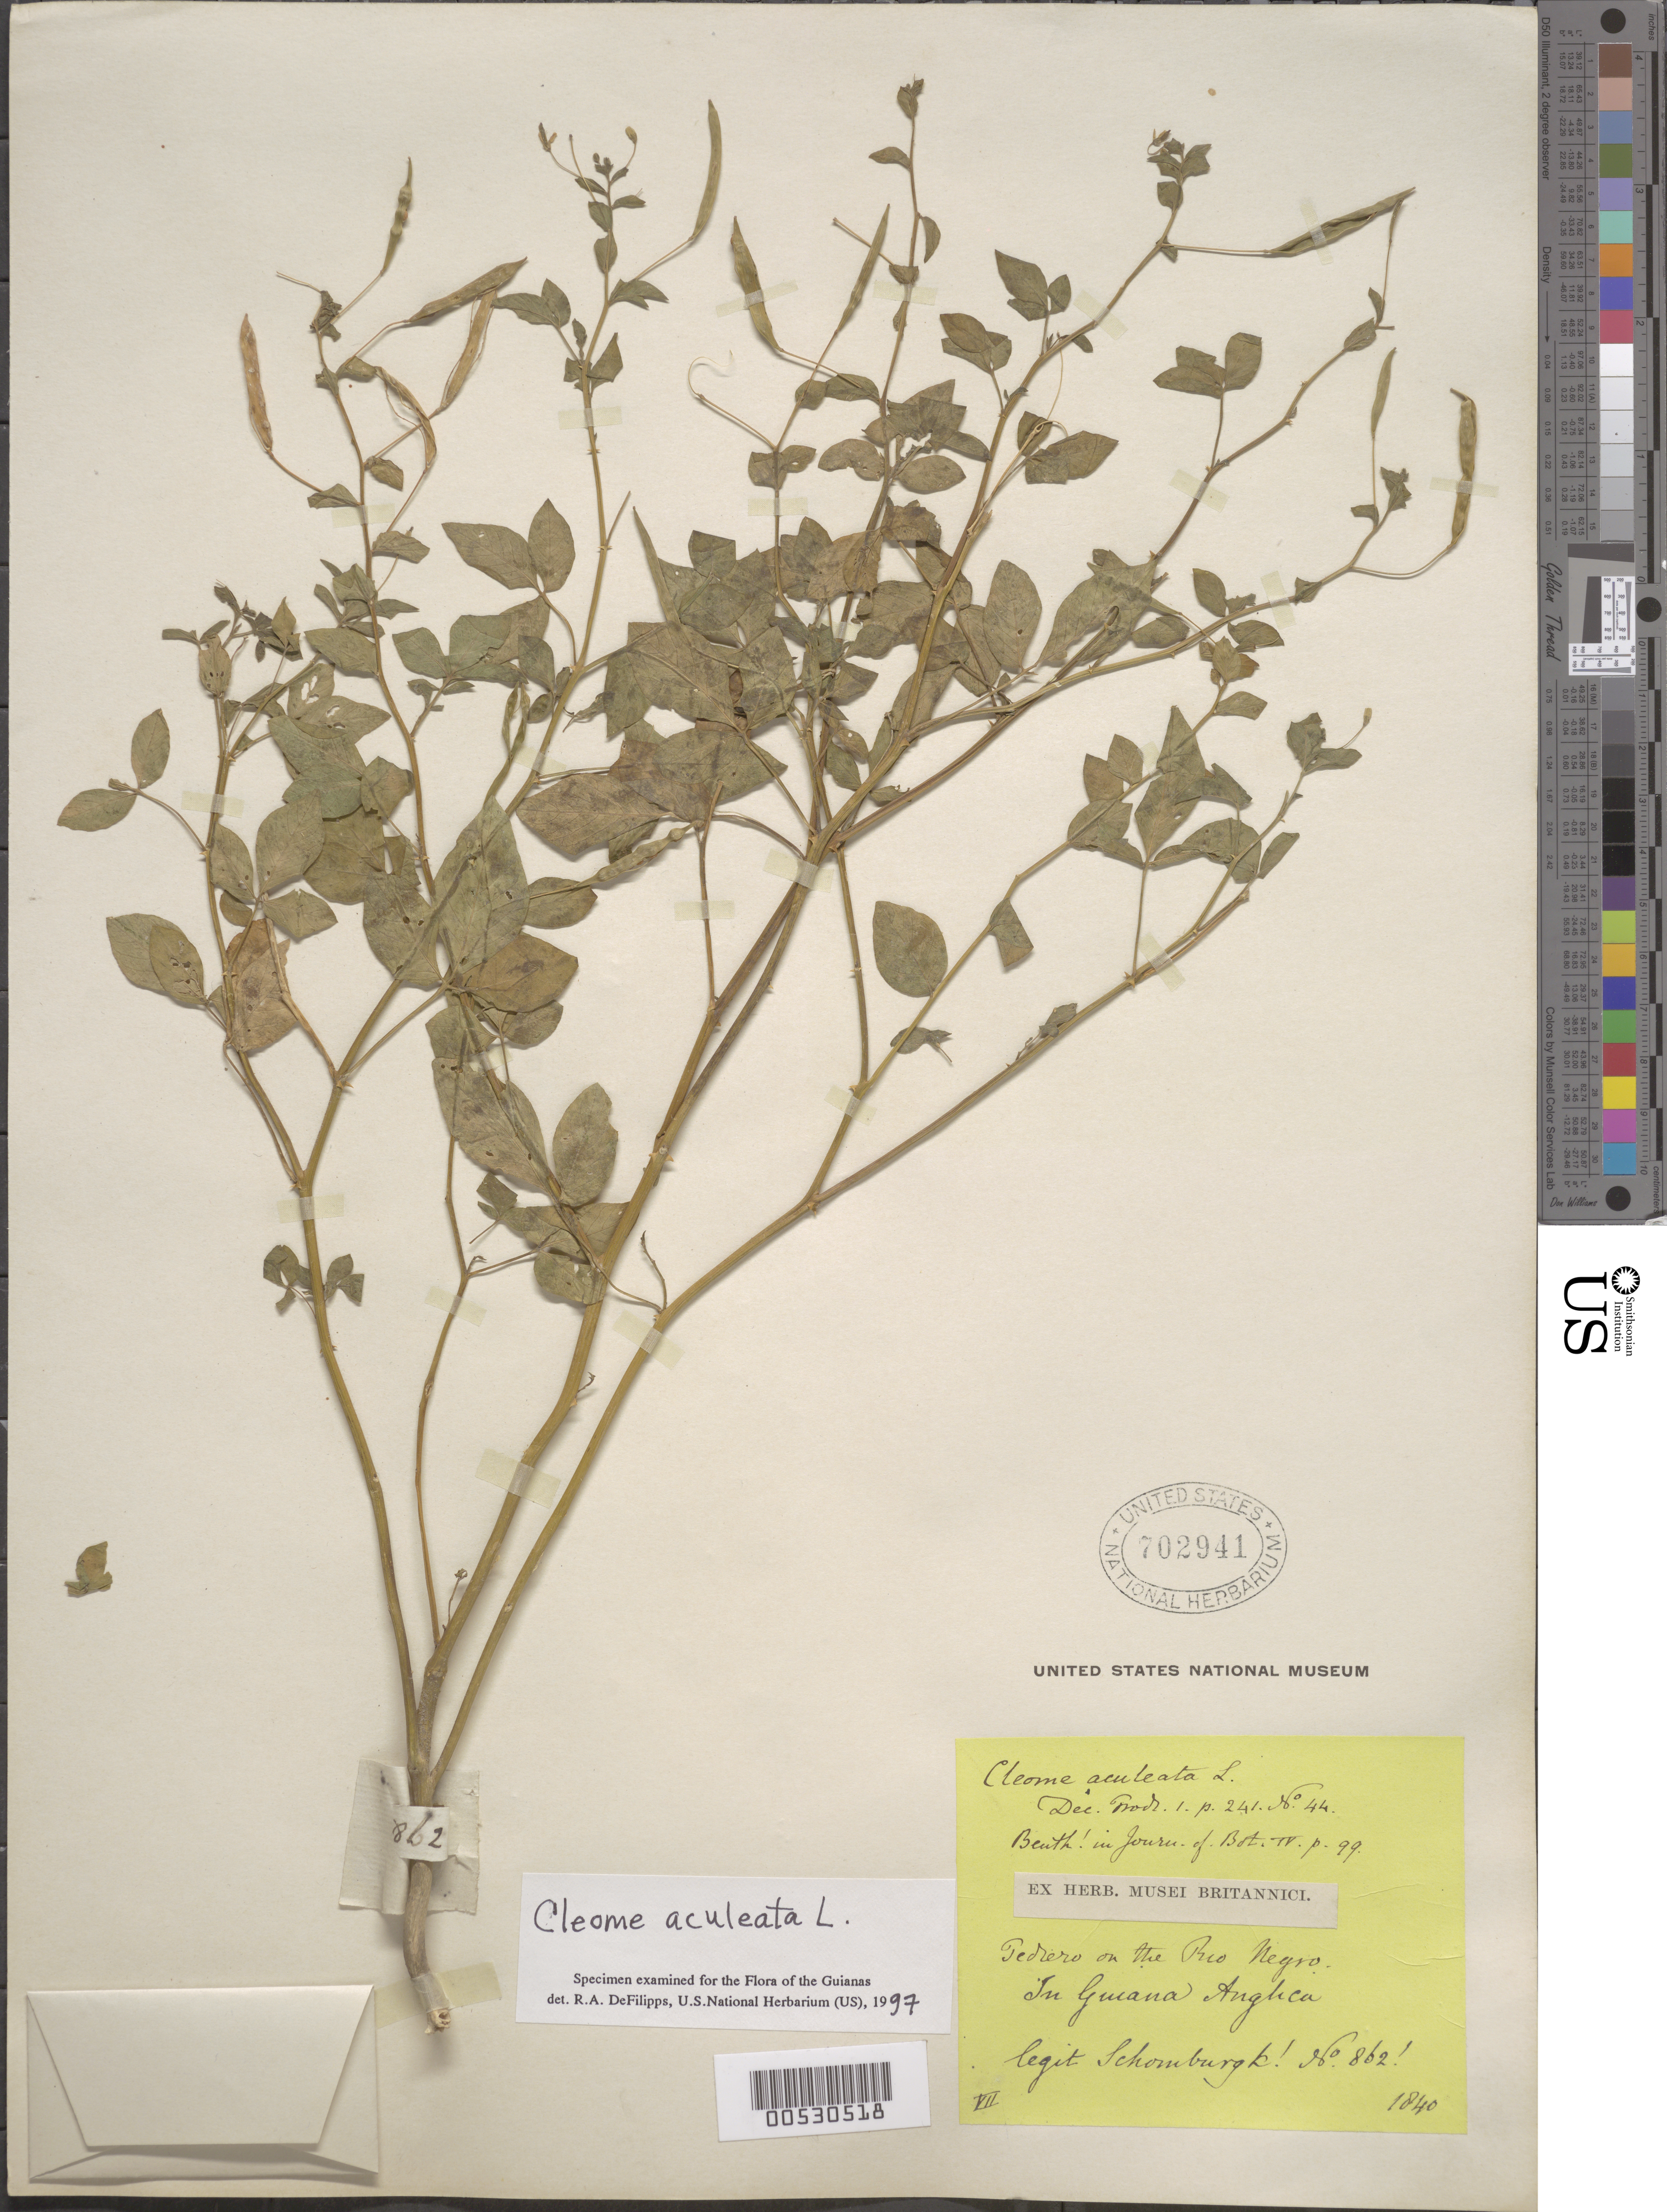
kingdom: Plantae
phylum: Tracheophyta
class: Magnoliopsida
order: Brassicales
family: Cleomaceae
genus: Tarenaya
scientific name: Tarenaya aculeata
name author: (L.) Soares Neto & Roalson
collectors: R. H. Schomburgk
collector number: I 862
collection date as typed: July 1840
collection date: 1840-07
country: Guyana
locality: Pedero on Río Negro [Guianas?]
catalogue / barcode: US 702941